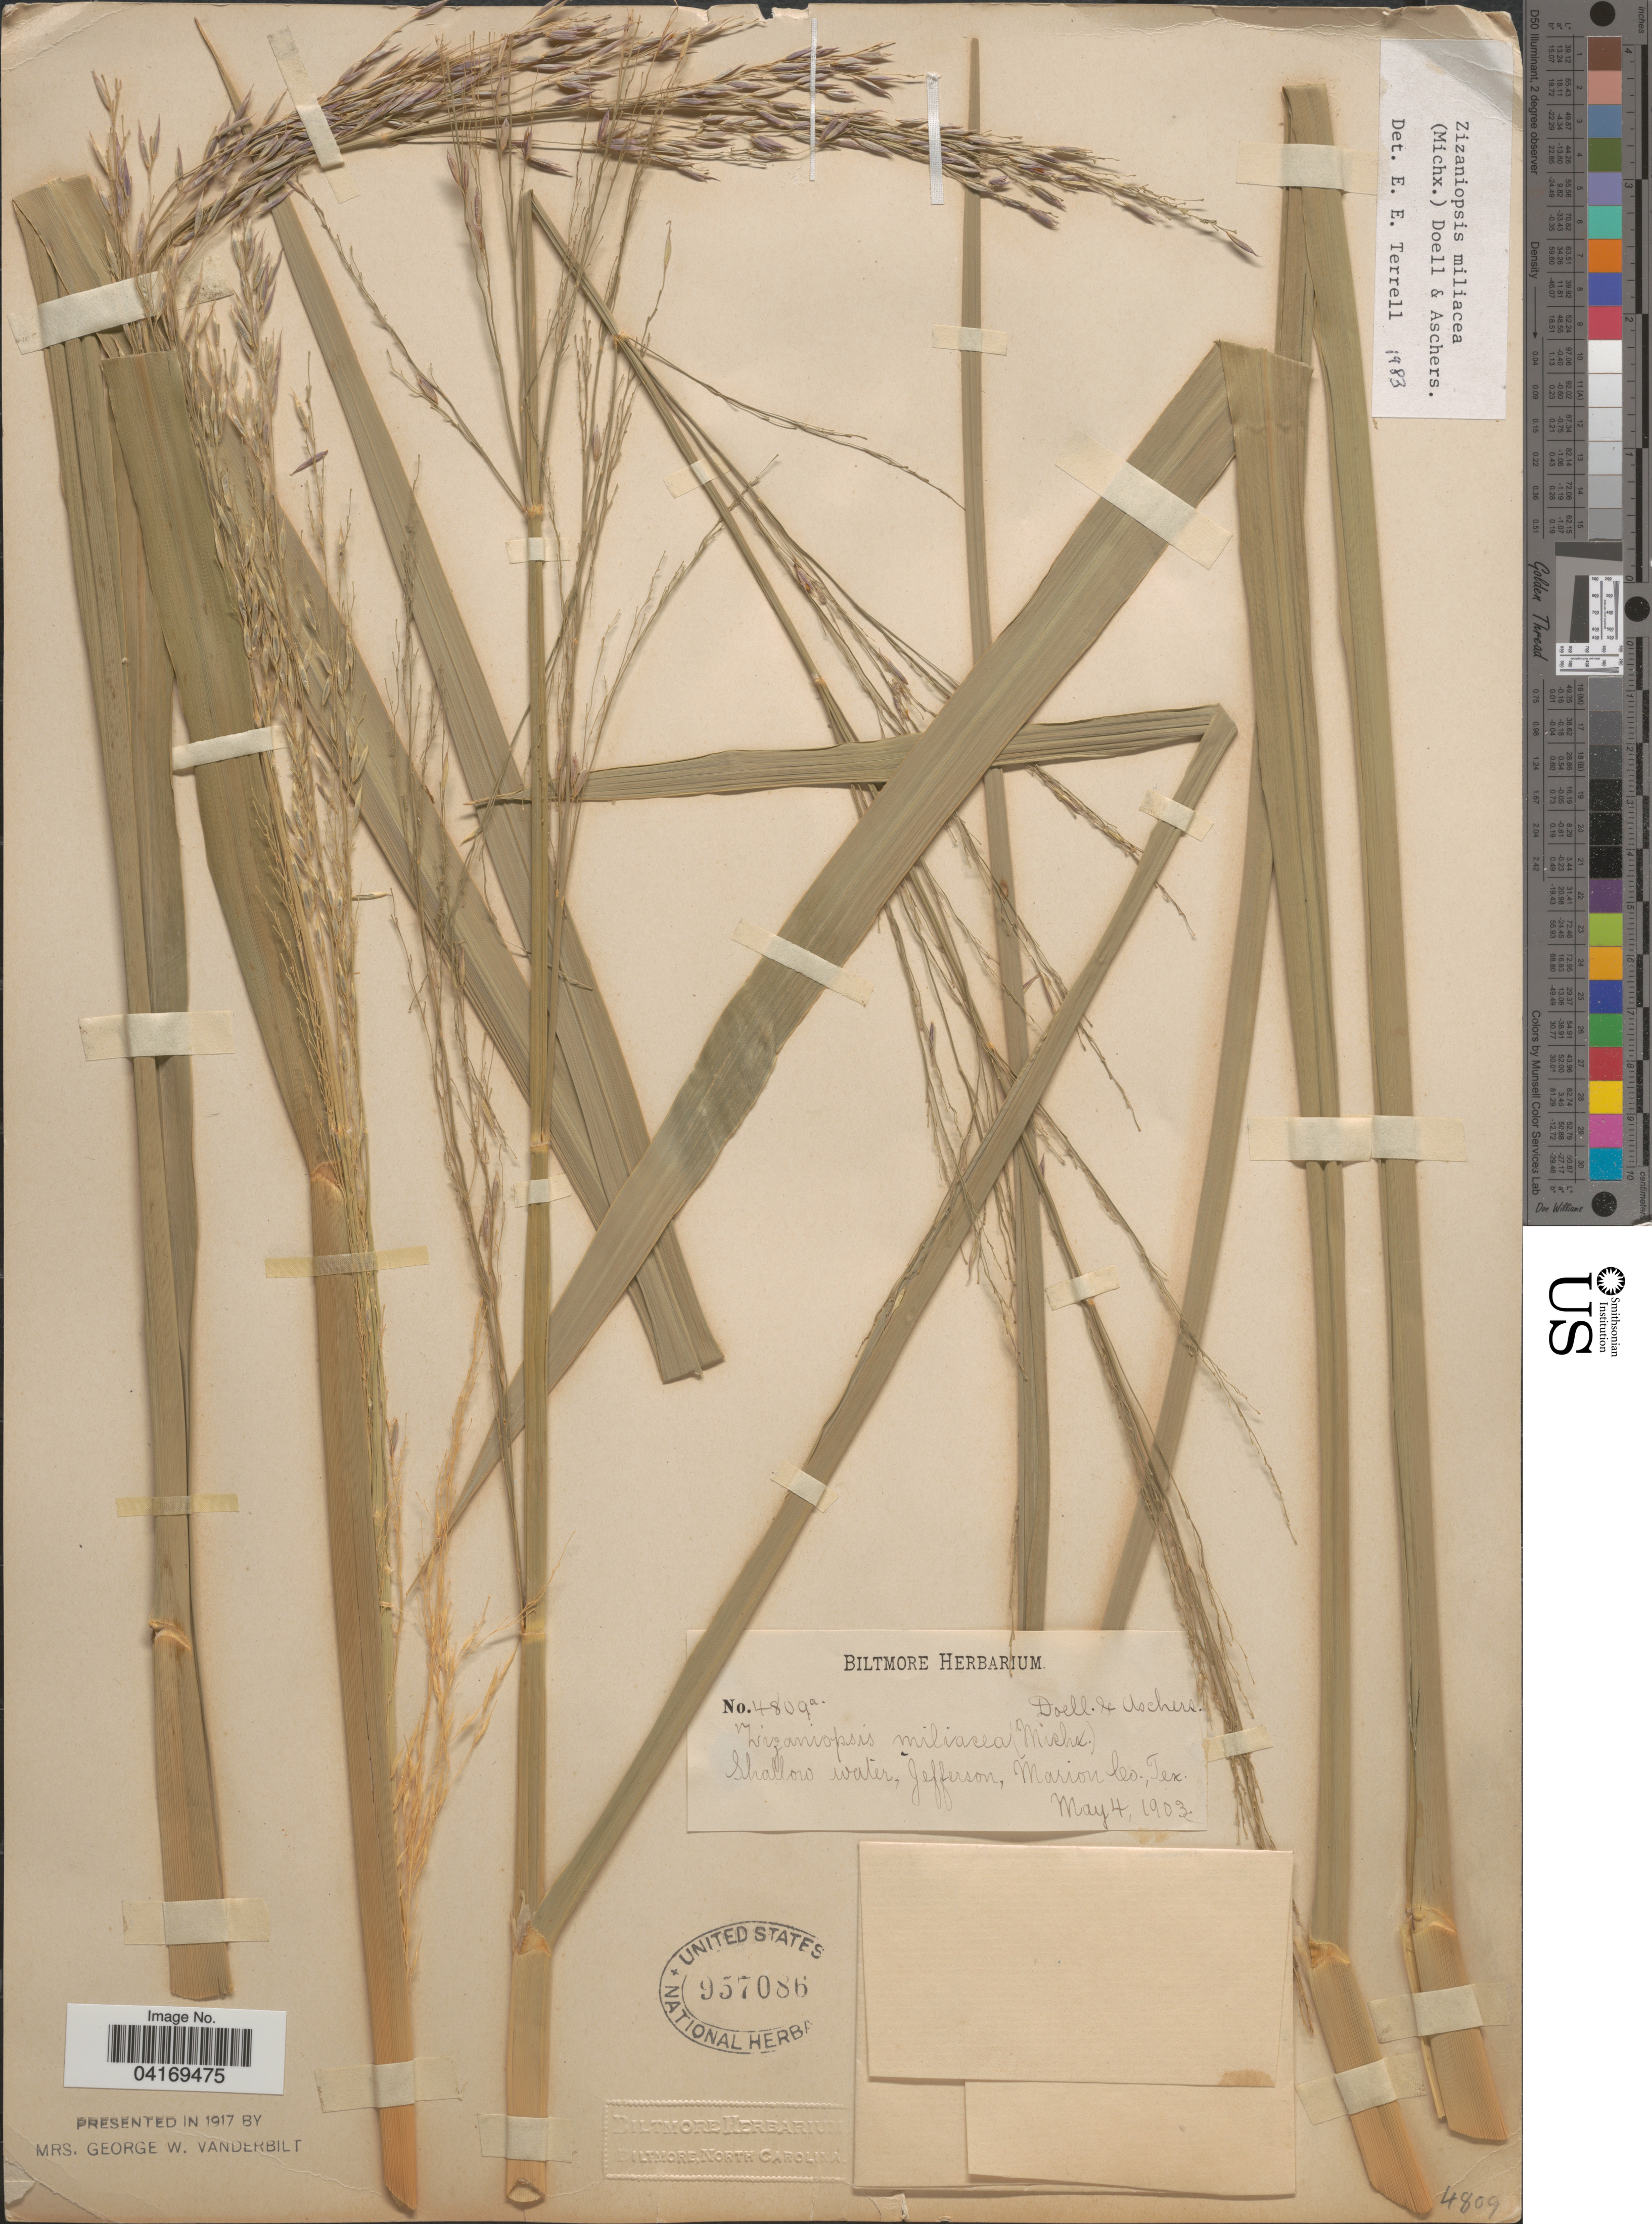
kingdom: Plantae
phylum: Tracheophyta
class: Liliopsida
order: Poales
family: Poaceae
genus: Zizaniopsis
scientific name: Zizaniopsis miliacea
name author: (Michx.) Döll & Asch.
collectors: ex herb. Biltmore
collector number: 4809a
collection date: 1903-05-04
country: United States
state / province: Texas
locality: Jefferson, Marion Co.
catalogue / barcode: US 957086